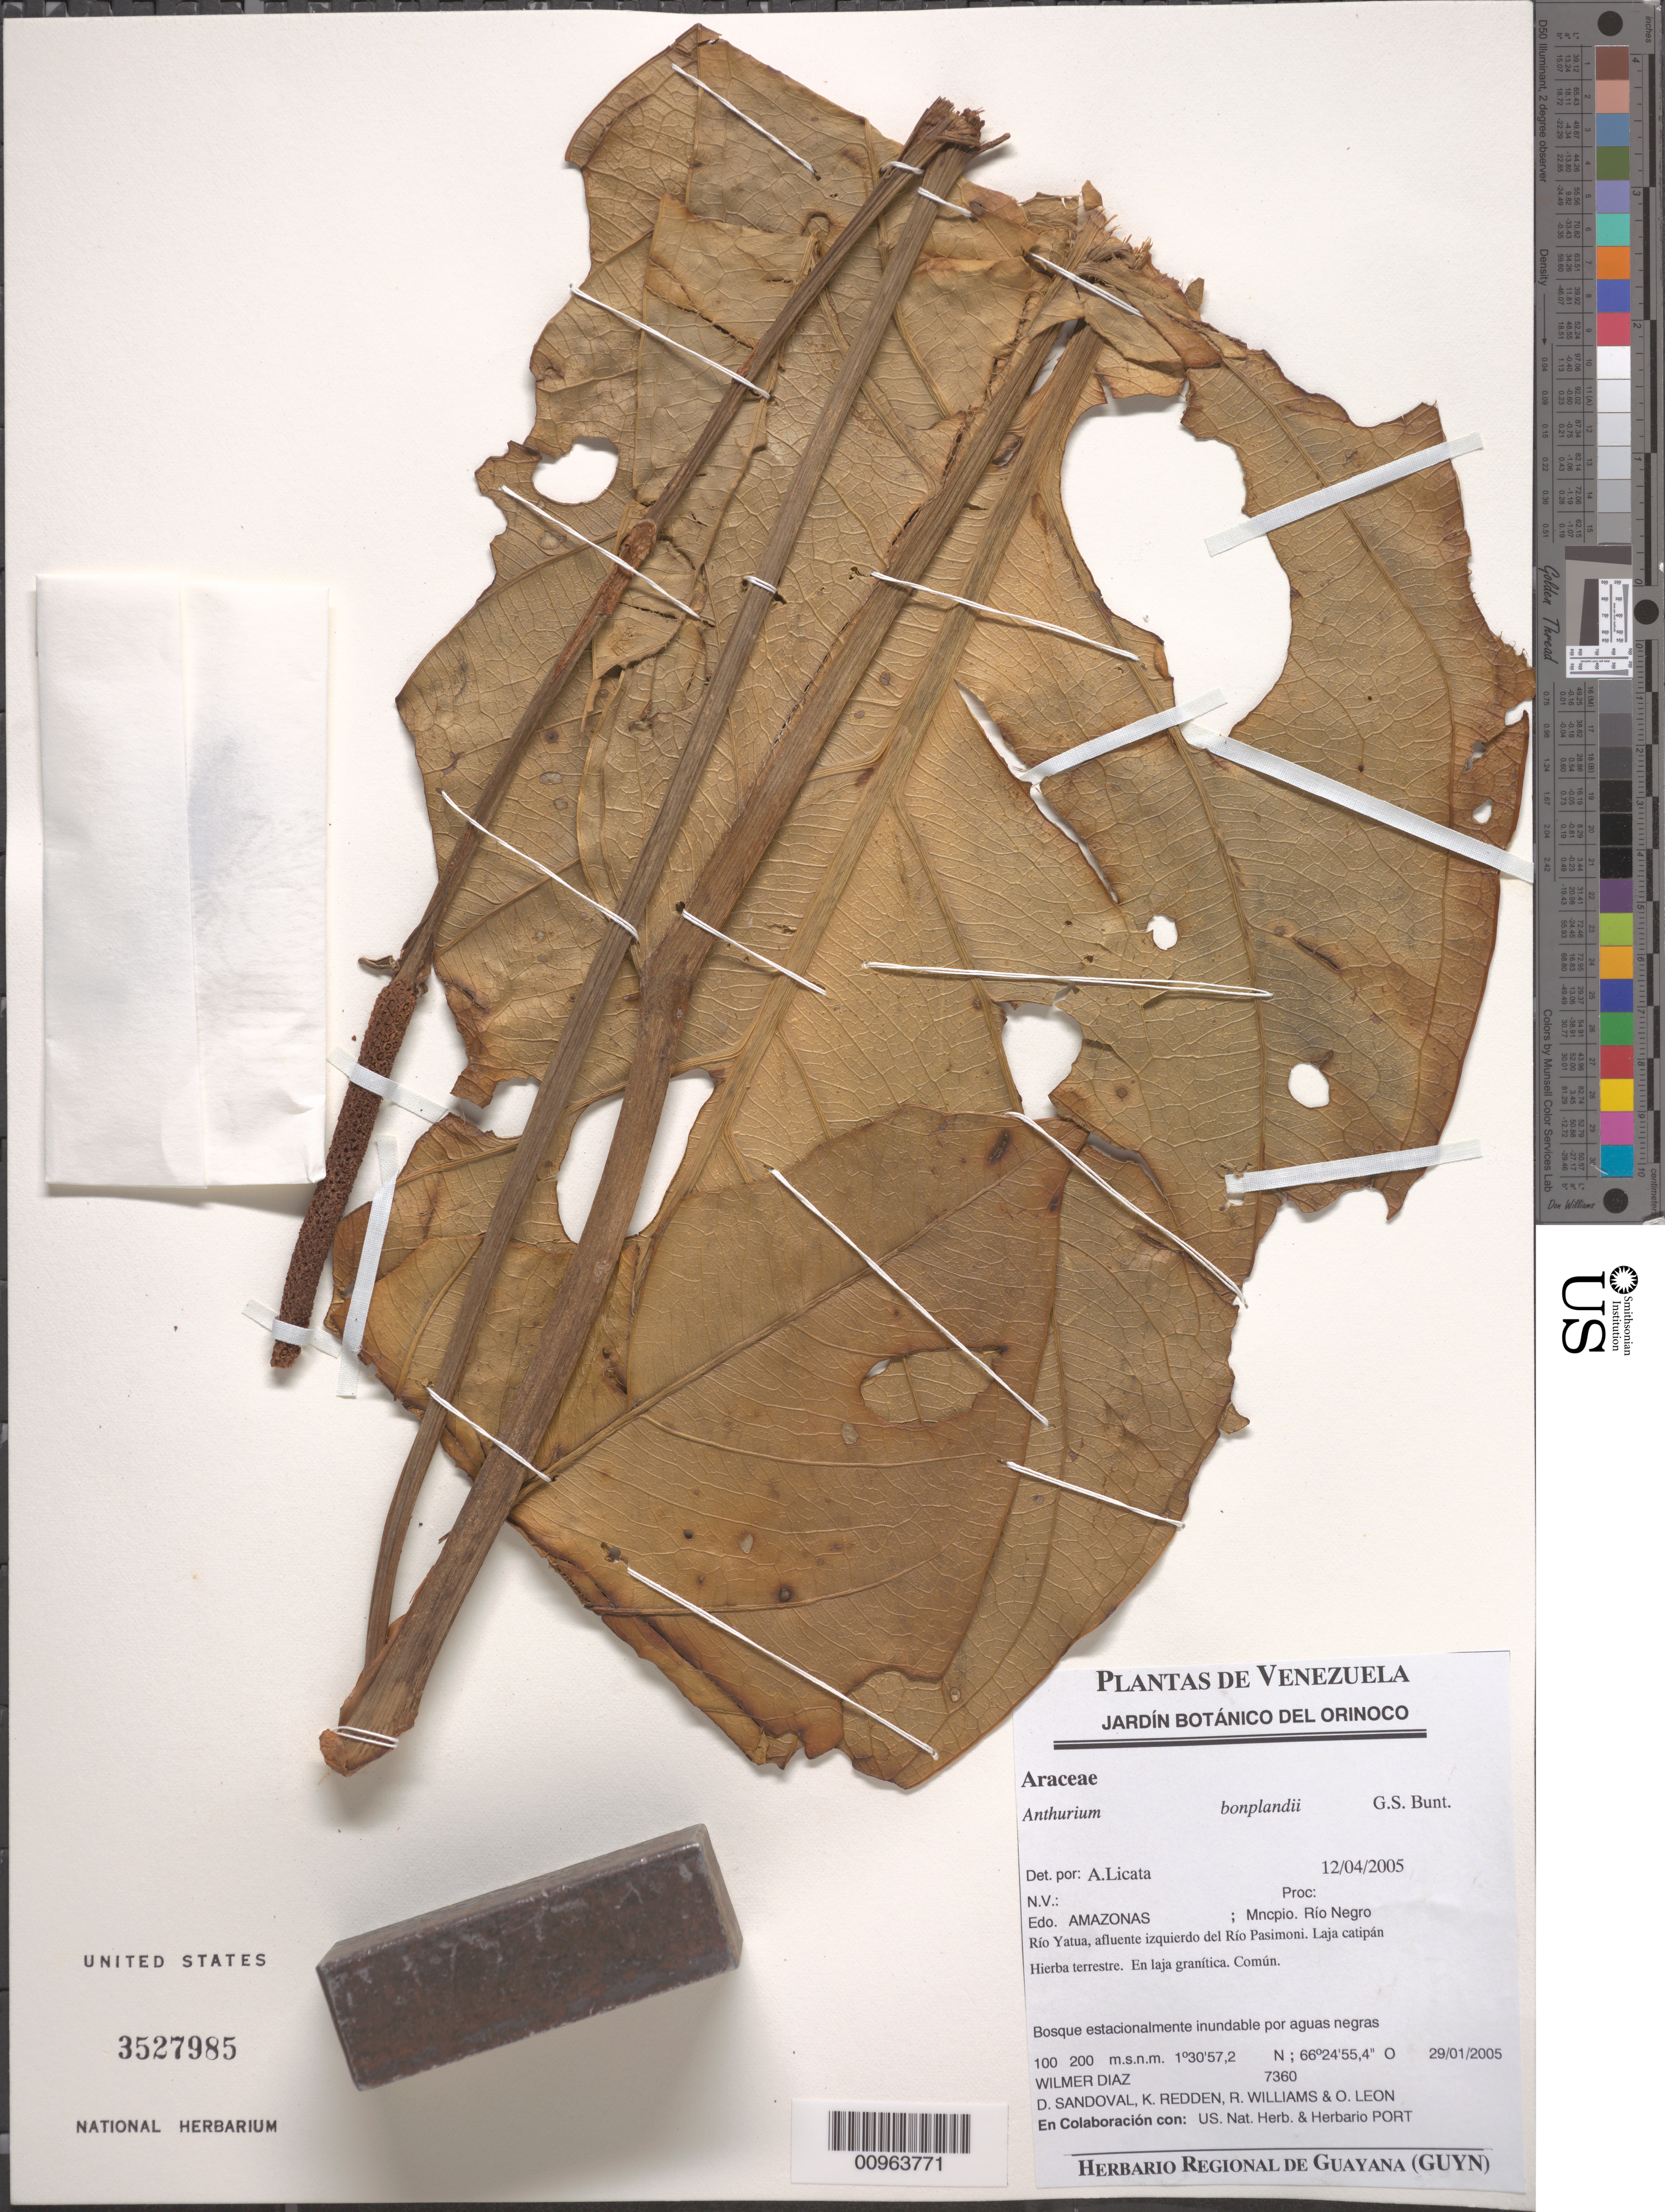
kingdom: Plantae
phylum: Tracheophyta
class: Liliopsida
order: Alismatales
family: Araceae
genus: Anthurium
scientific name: Anthurium bonplandii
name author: G.S. Bunting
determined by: Licata, A., (PORT), Univ. Nac. Exp. de los Llanos Ezequiel Zamora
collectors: W. Díaz P., D. Sandoval, K. M. Redden, R. Williams & O. León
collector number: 7360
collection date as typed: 29-Jan-05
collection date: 2005-01-29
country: Venezuela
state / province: Amazonas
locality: Mun. Río Negro, Río Yatua, afluente del Río Pasimoni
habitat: Bosque estacionalmente inundable por aguas negras; laja catipán, laja granítica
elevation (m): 100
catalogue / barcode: US 3527985